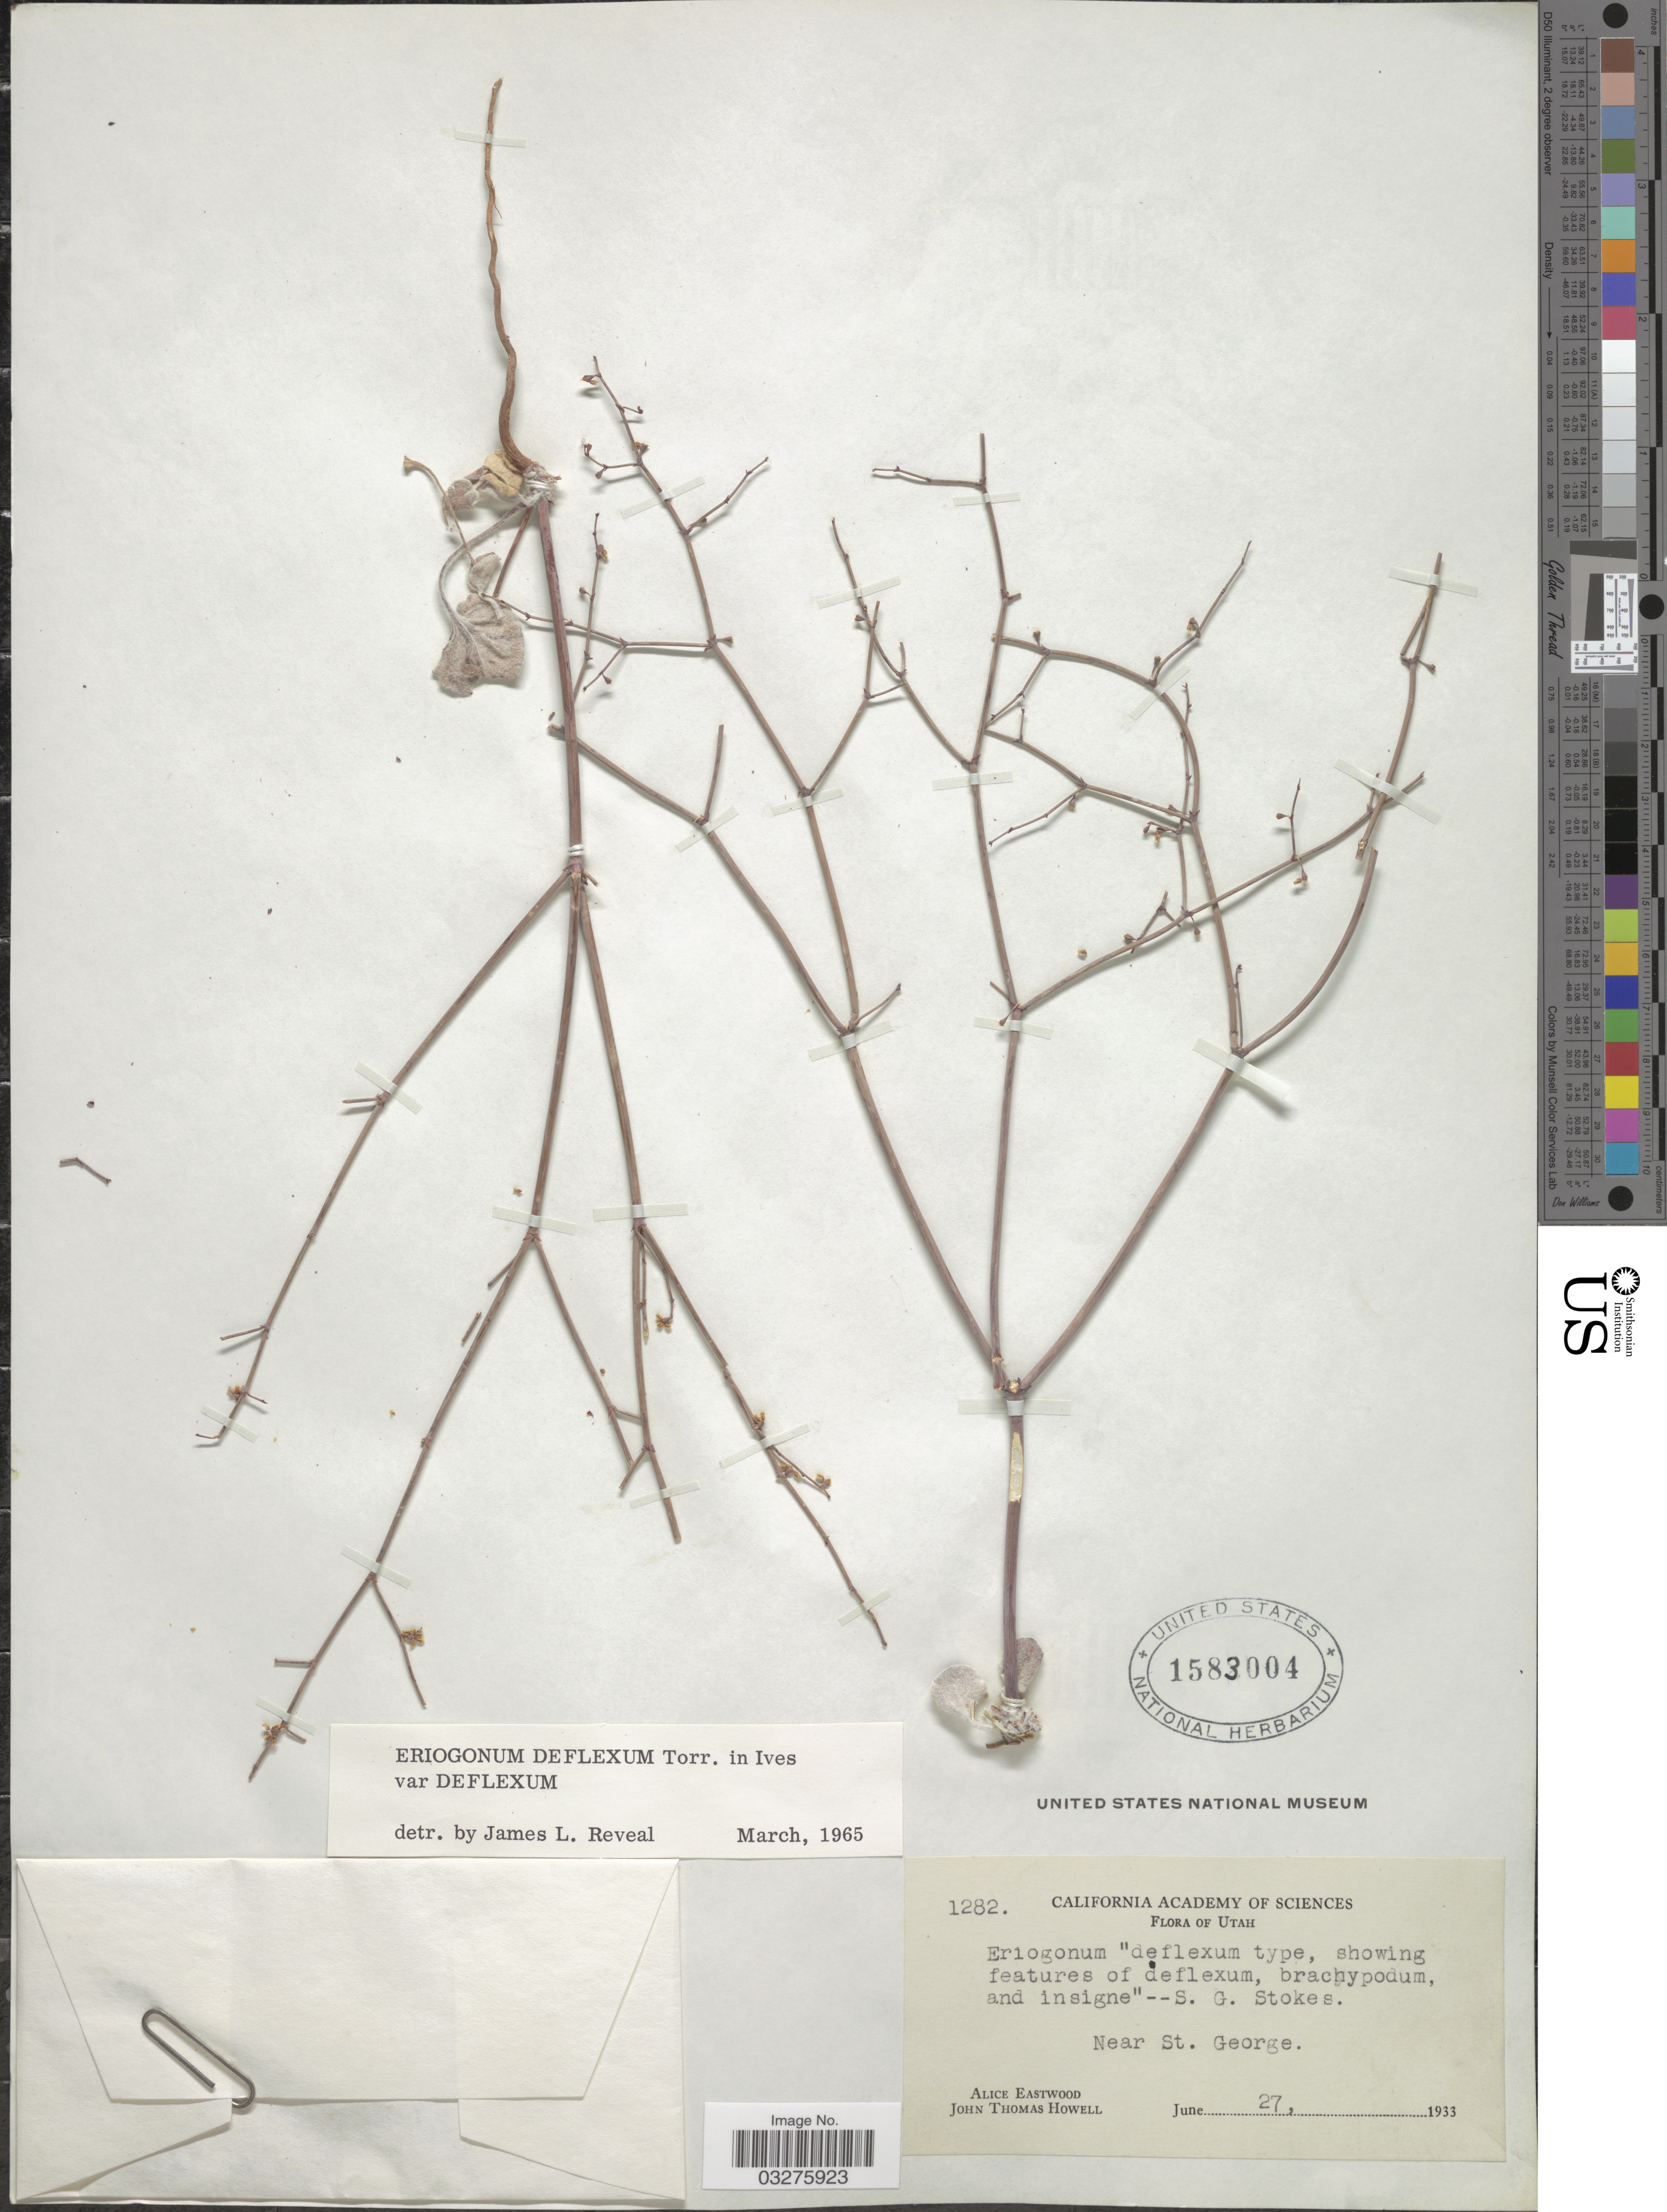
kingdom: Plantae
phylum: Tracheophyta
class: Magnoliopsida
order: Caryophyllales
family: Polygonaceae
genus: Eriogonum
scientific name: Eriogonum deflexum var. deflexum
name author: Torr. in Ives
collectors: A. Eastwood & J. T. Howell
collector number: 1282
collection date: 1933-06-27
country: United States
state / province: Utah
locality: Near St. George.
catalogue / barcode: US 1583004